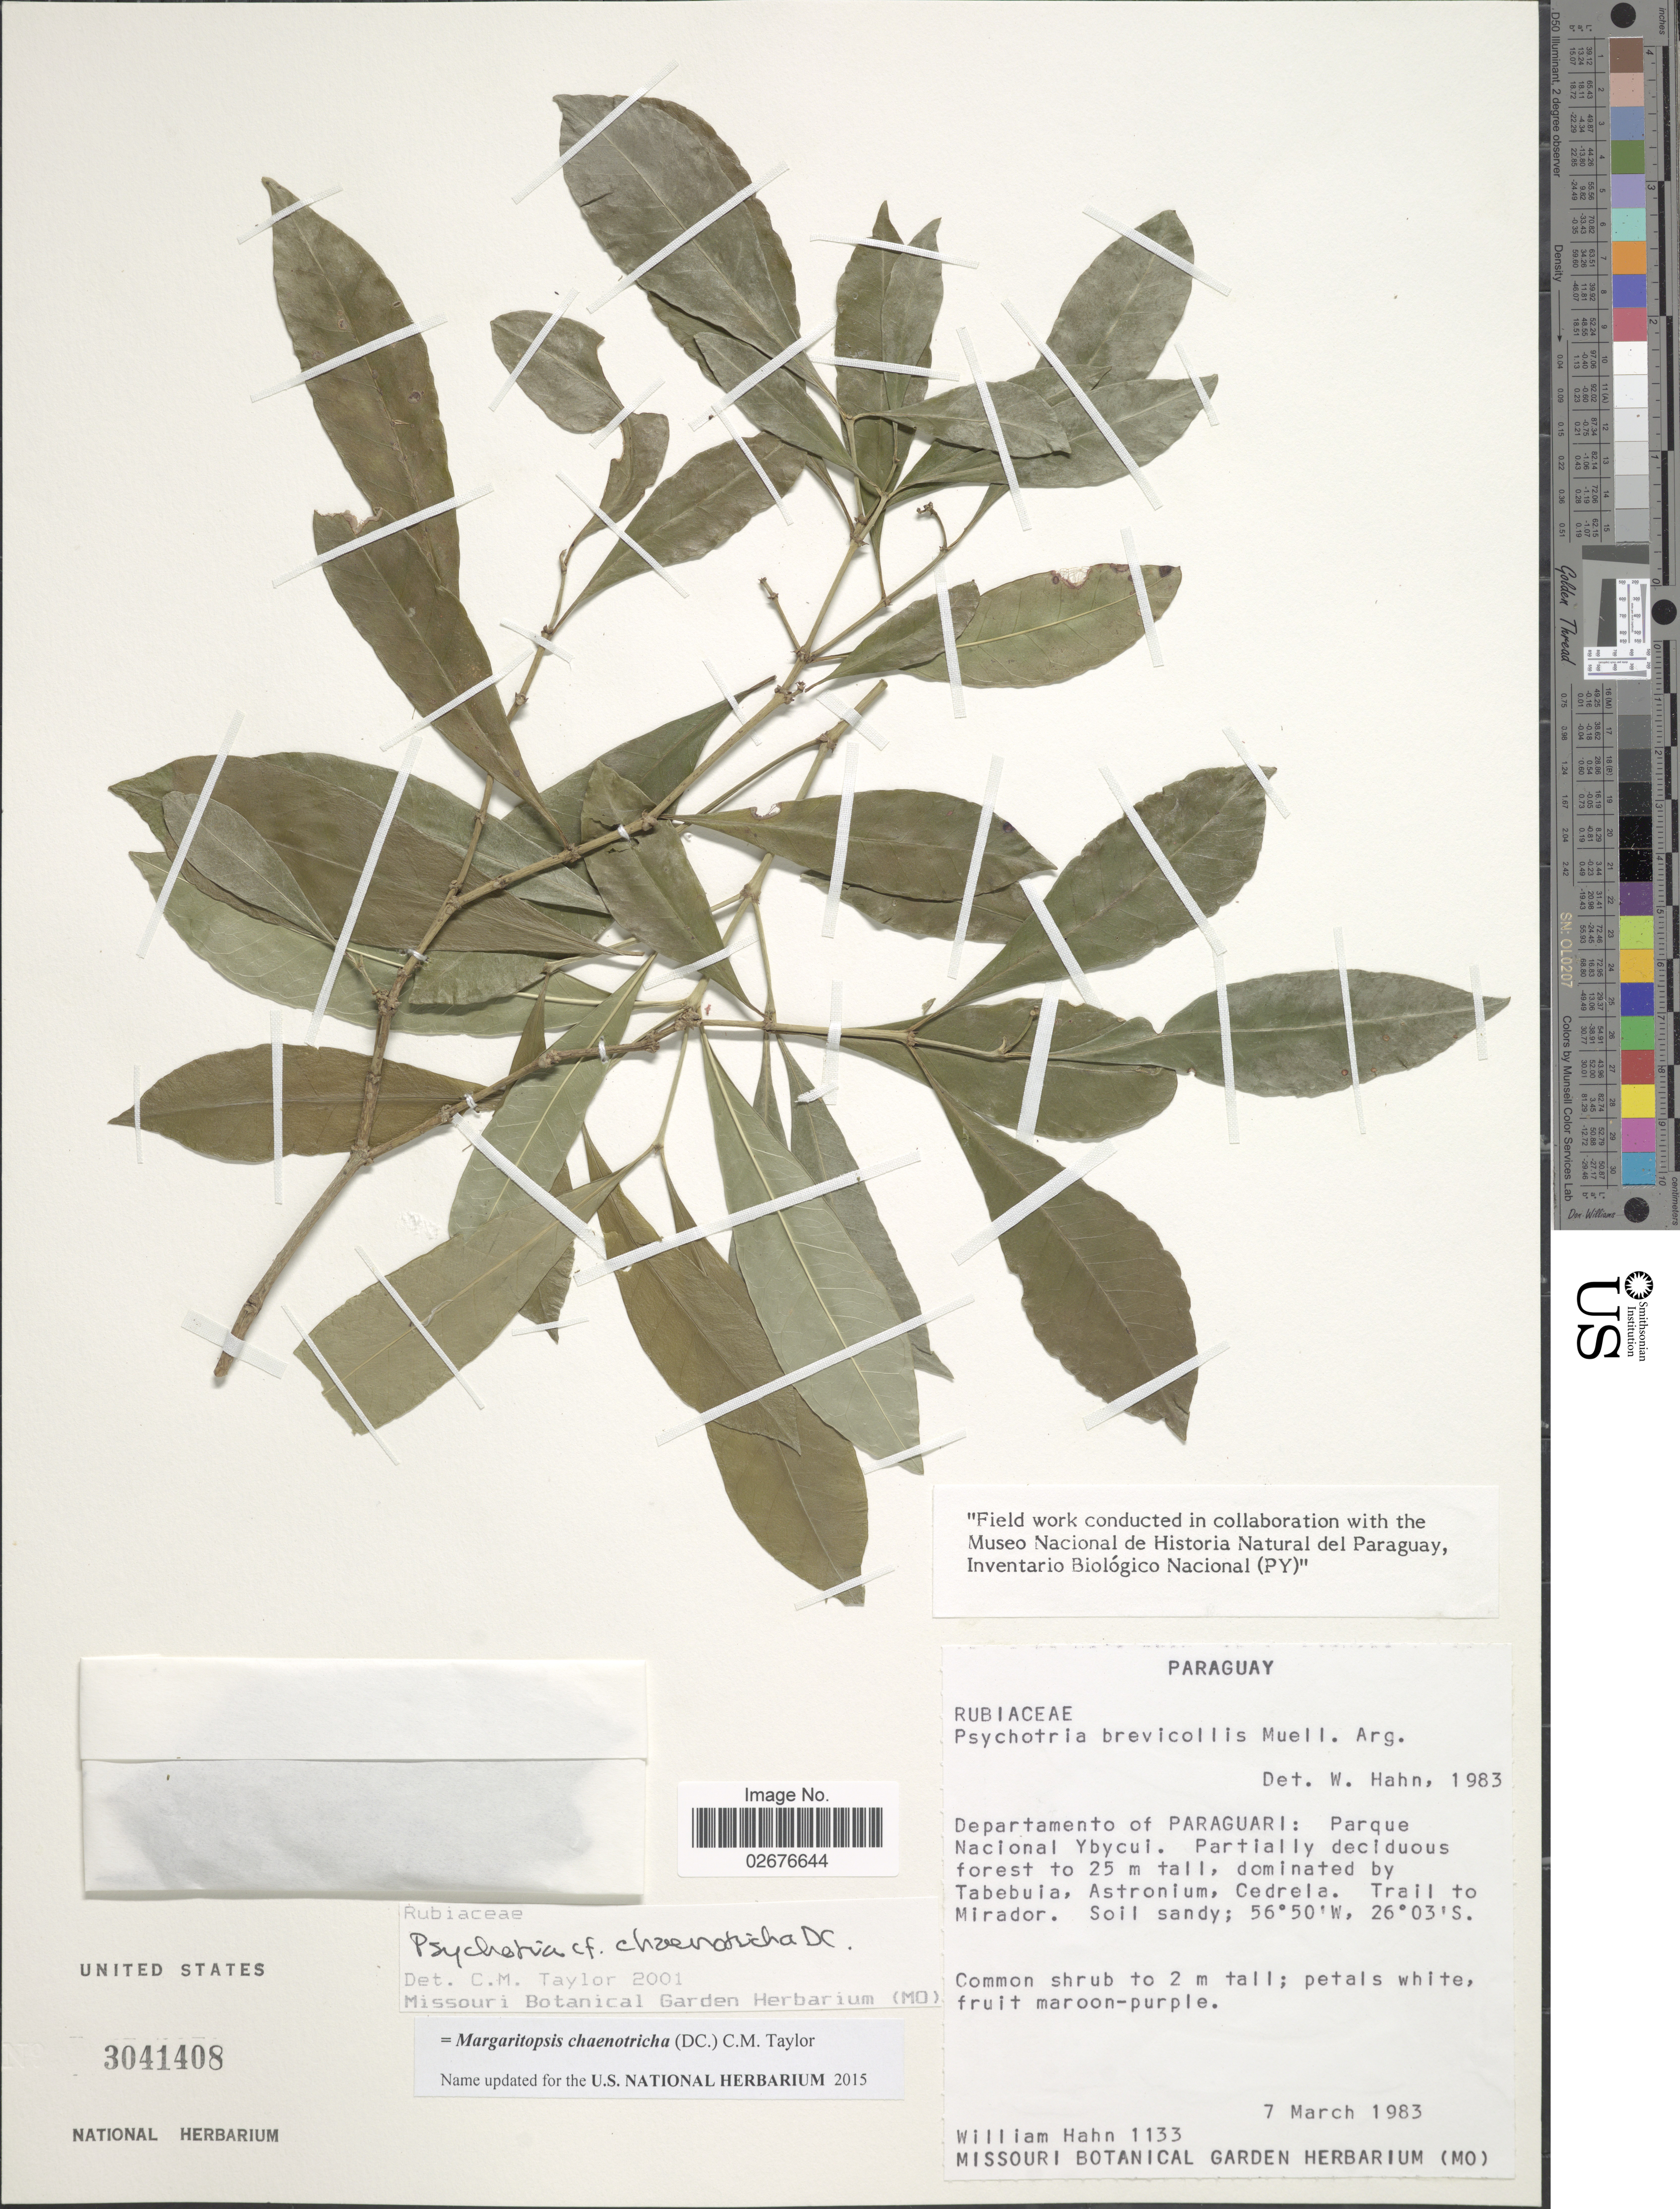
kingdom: Plantae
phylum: Tracheophyta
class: Magnoliopsida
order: Gentianales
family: Rubiaceae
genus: Margaritopsis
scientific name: Margaritopsis chaenotricha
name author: (DC.) C.M. Taylor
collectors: W. Hahn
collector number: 1133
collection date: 1983-03-07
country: Paraguay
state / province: Paraguari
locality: Parque Nacional Ybycui, trail to Mirador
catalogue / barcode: US 3041408